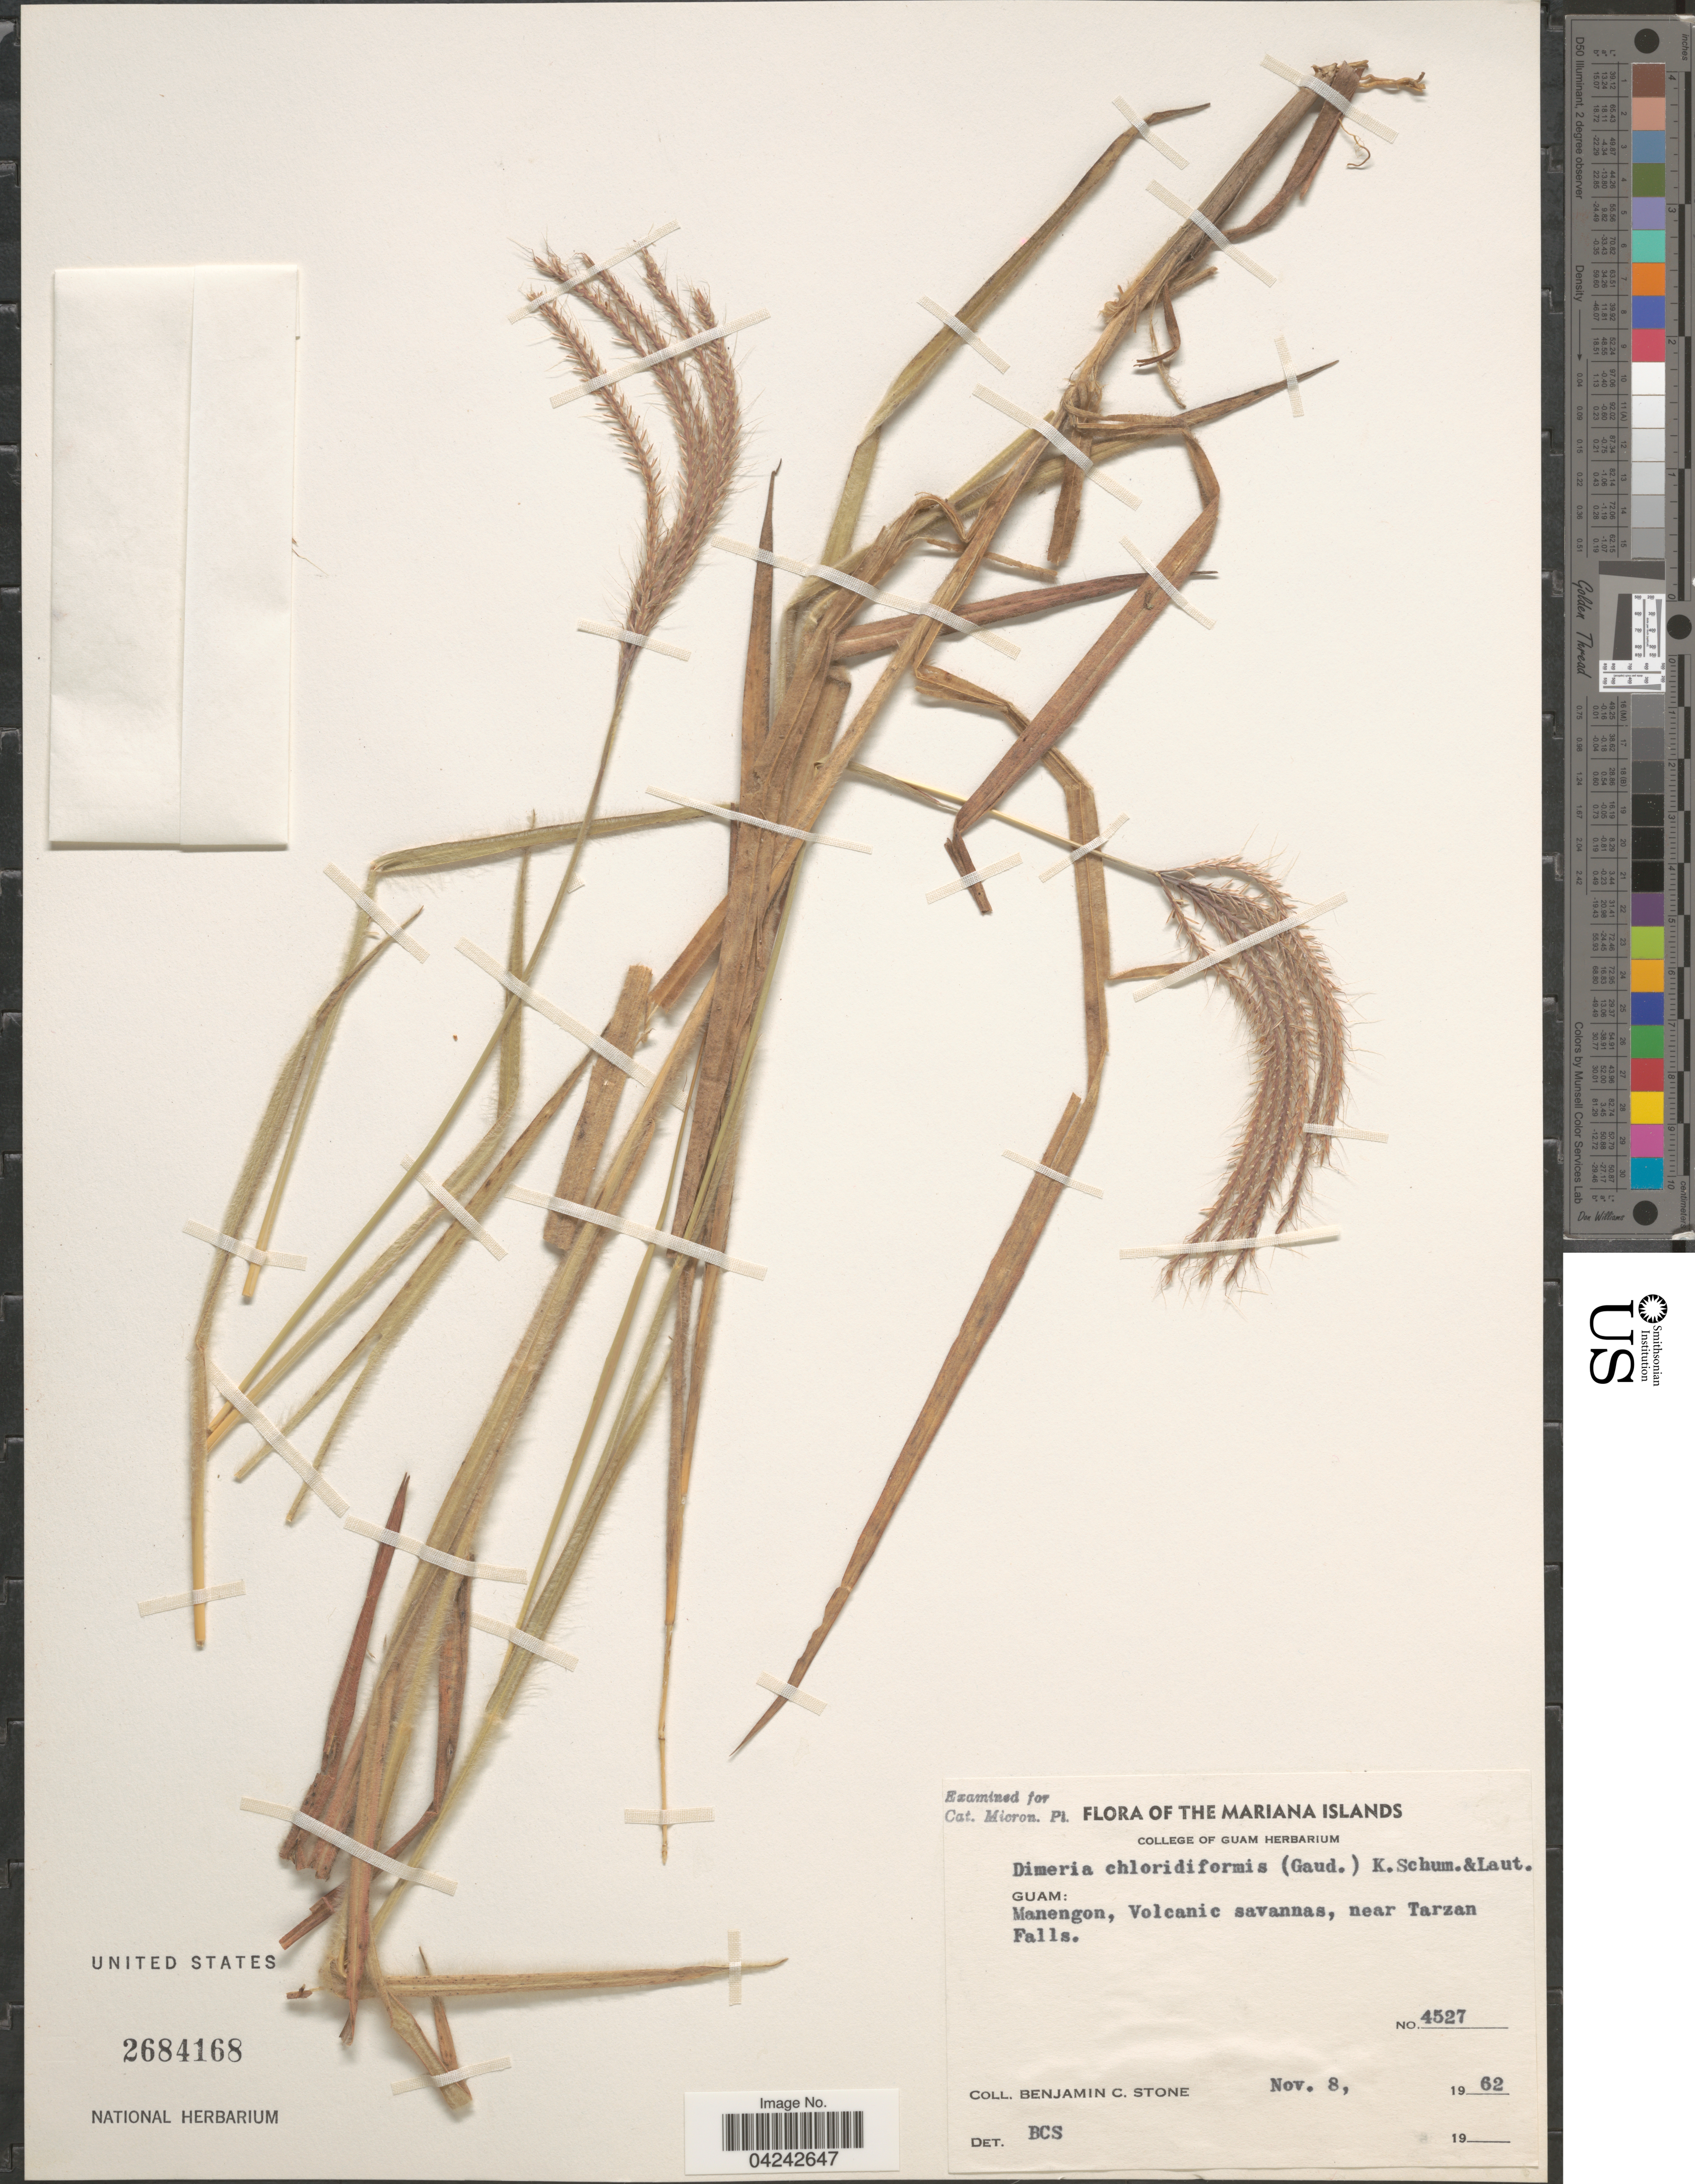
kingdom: Plantae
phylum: Tracheophyta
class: Liliopsida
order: Poales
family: Poaceae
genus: Dimeria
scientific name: Dimeria chloridiformis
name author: (Gaudich.) Schum. & Lauterb.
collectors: B. C. Stone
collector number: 4527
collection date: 1962-11-08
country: Guam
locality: The Mariana Islands. Manengon, Volcanic savannas, near Tarzan Falls.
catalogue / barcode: US 2684168